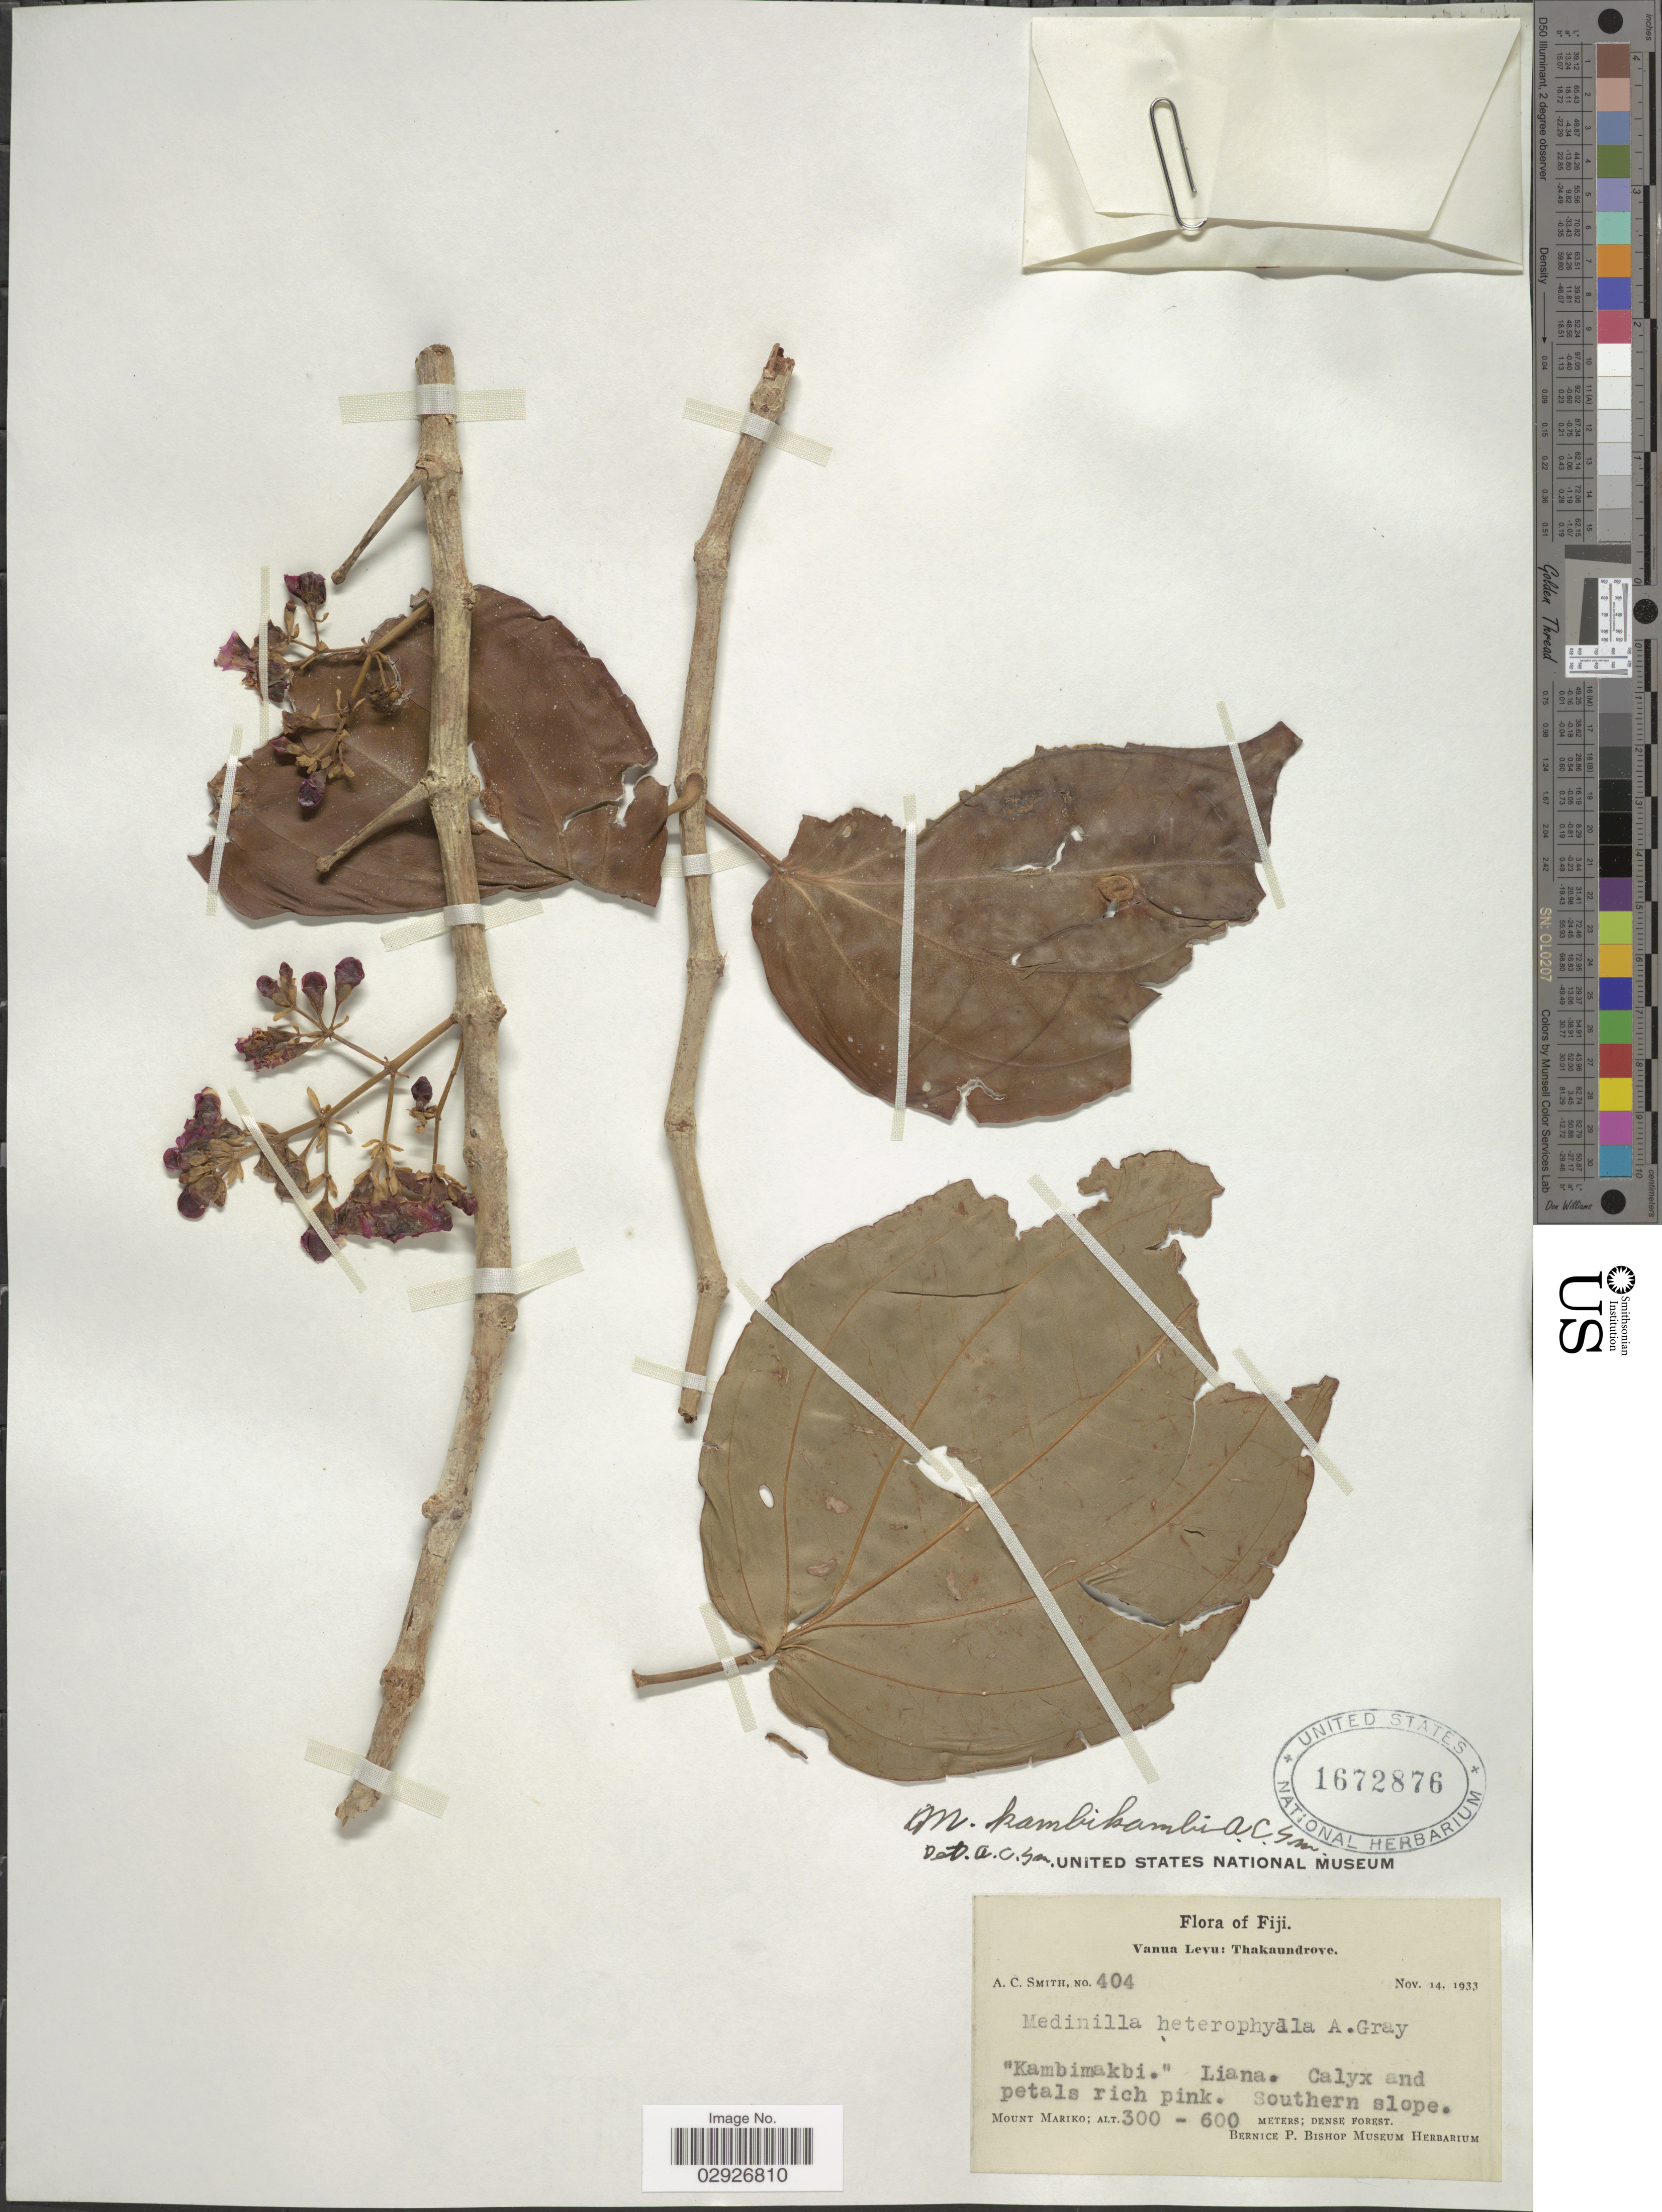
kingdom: Plantae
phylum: Tracheophyta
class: Magnoliopsida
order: Myrtales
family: Melastomataceae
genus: Medinilla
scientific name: Medinilla kambikambi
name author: A.C. Sm.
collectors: A. C. Smith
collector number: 404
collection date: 1933-11-14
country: Fiji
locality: Vanua Levu: Thakaundrove. Southern slope. Mount Mariko.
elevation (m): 300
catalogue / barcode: US 1672876